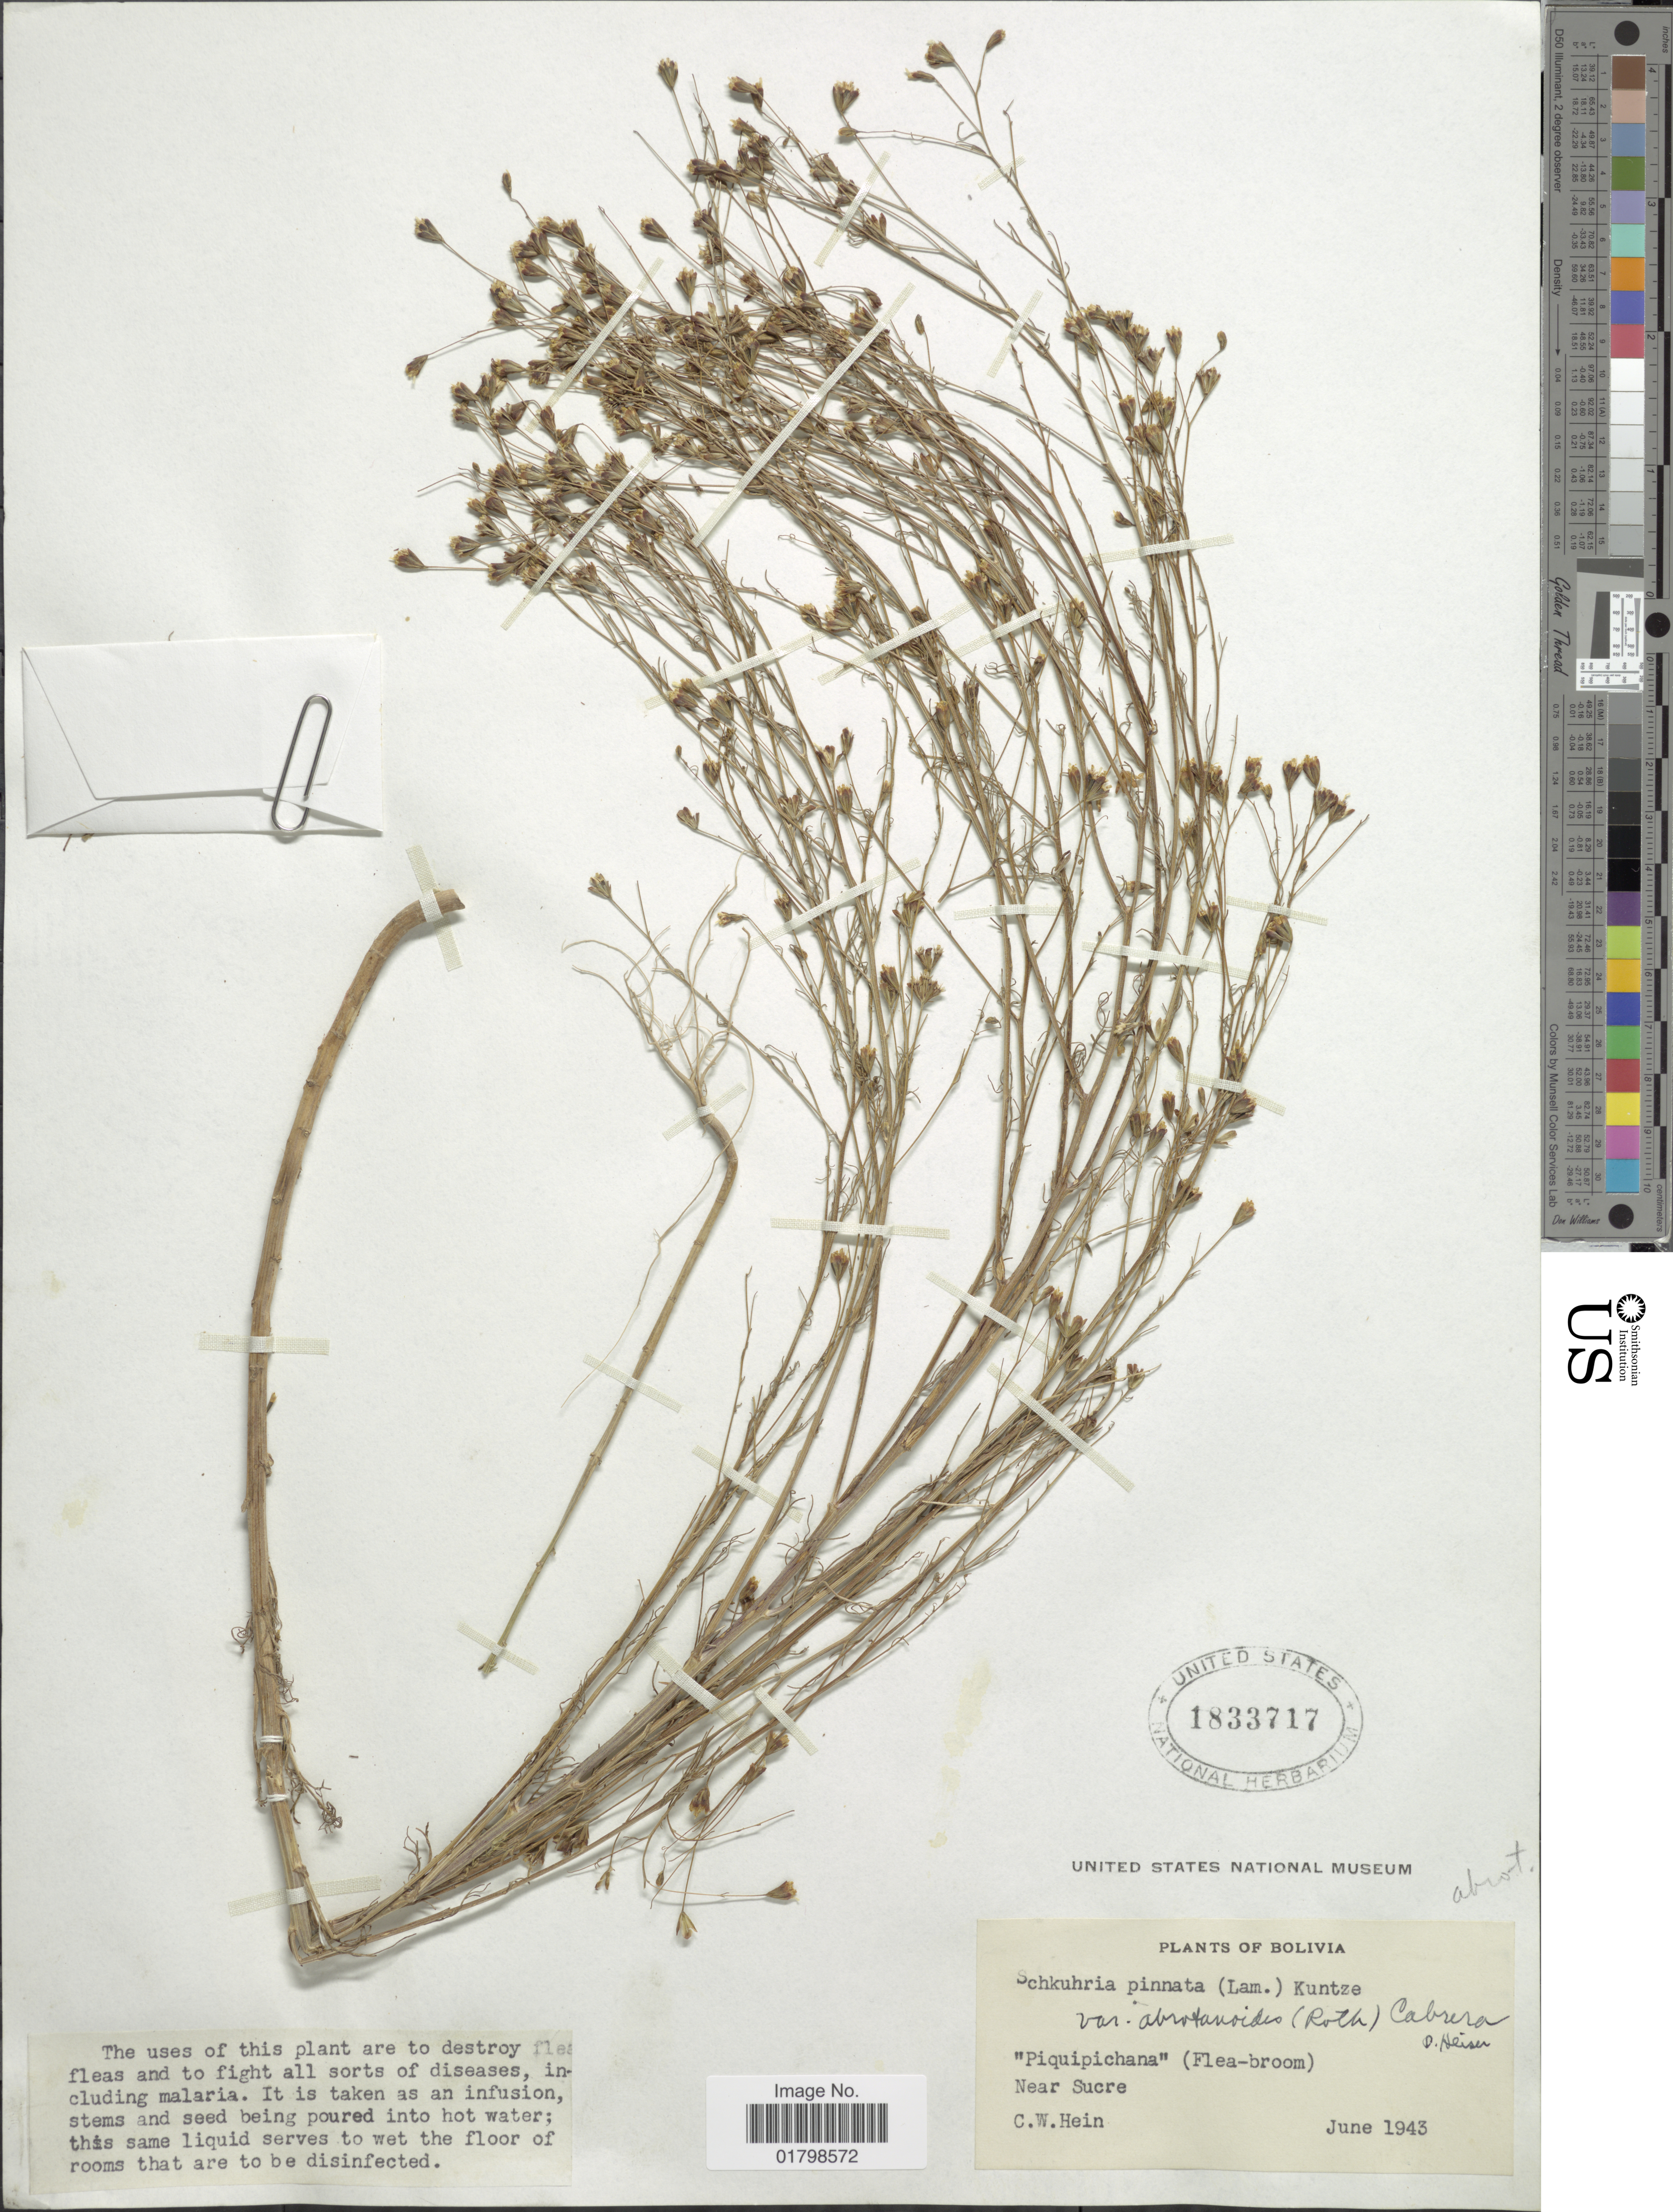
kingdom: Plantae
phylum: Tracheophyta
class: Magnoliopsida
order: Asterales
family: Asteraceae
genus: Schkuhria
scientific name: Schkuhria pinnata var. octoaristata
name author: Cabrera ex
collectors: C. Hein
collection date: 1943-06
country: Bolivia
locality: Near Sucre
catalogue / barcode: US 1833717